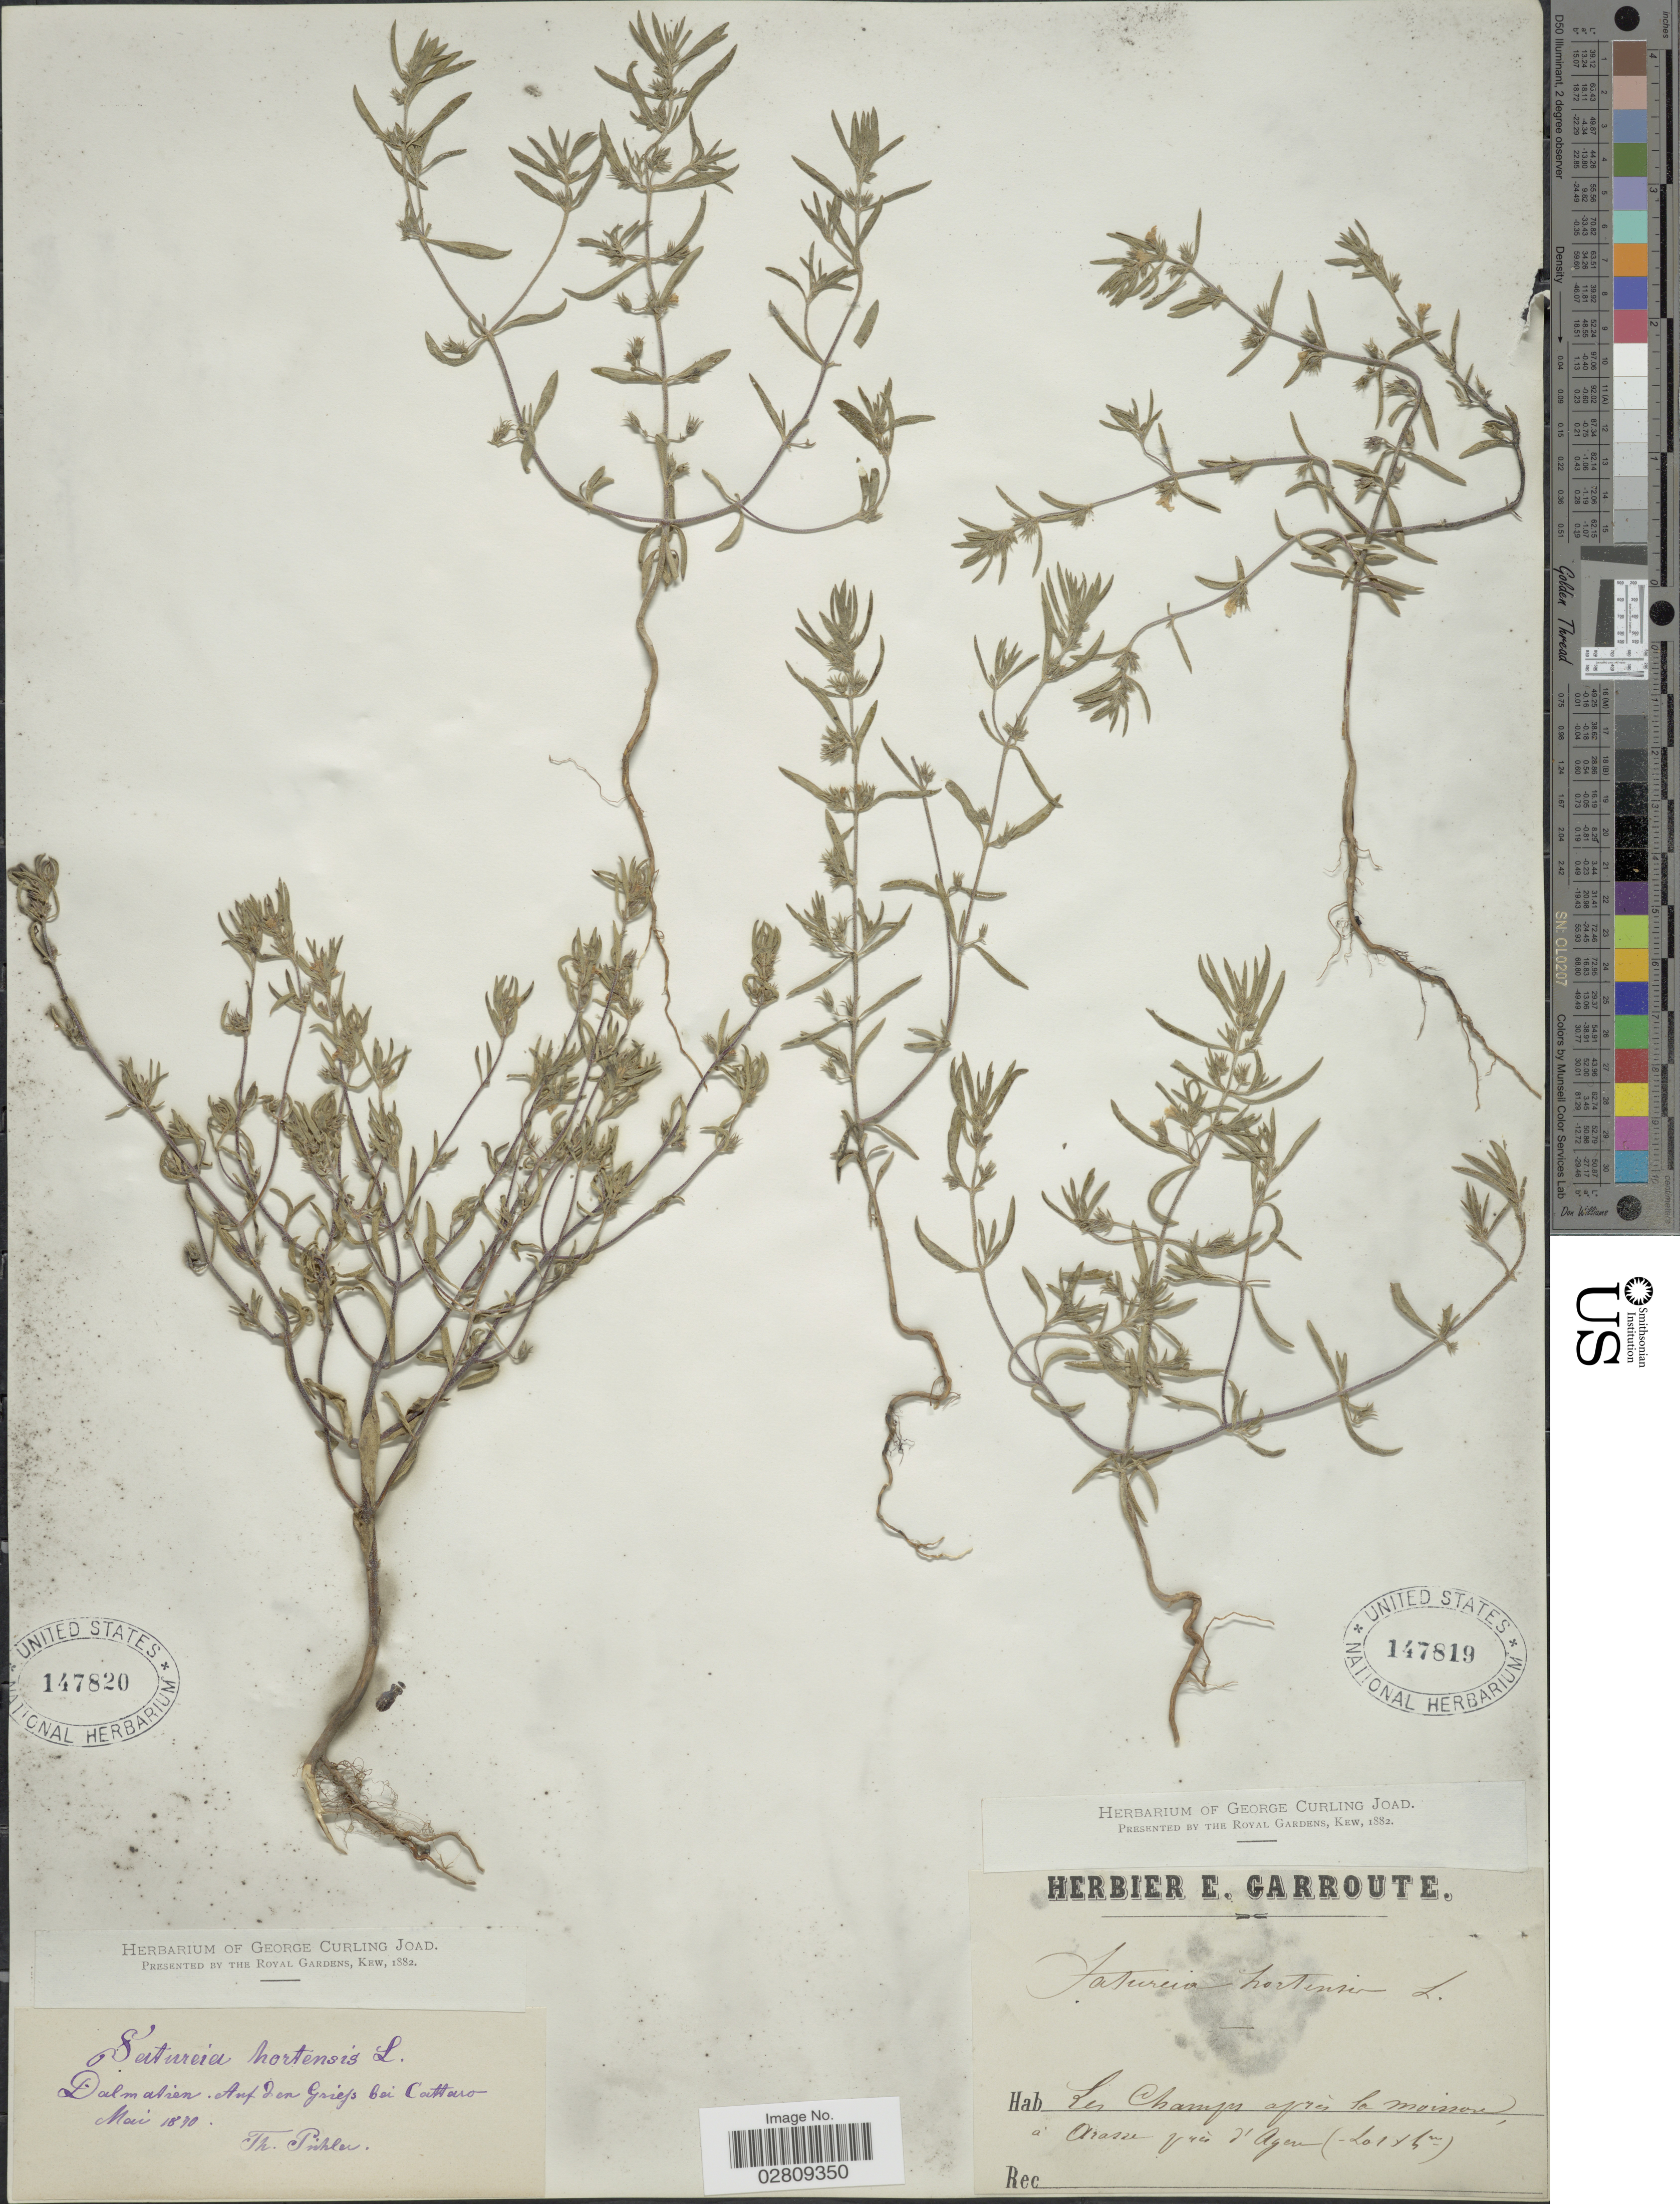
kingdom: Plantae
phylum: Tracheophyta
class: Magnoliopsida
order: Lamiales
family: Lamiaceae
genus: Satureja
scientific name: Satureja hortensis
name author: L.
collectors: T. Pichler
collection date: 1870-05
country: Montenegro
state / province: Kotor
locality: Dalmatien. Auf den Griefs bei Kotor (Cattaro).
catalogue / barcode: US 147820